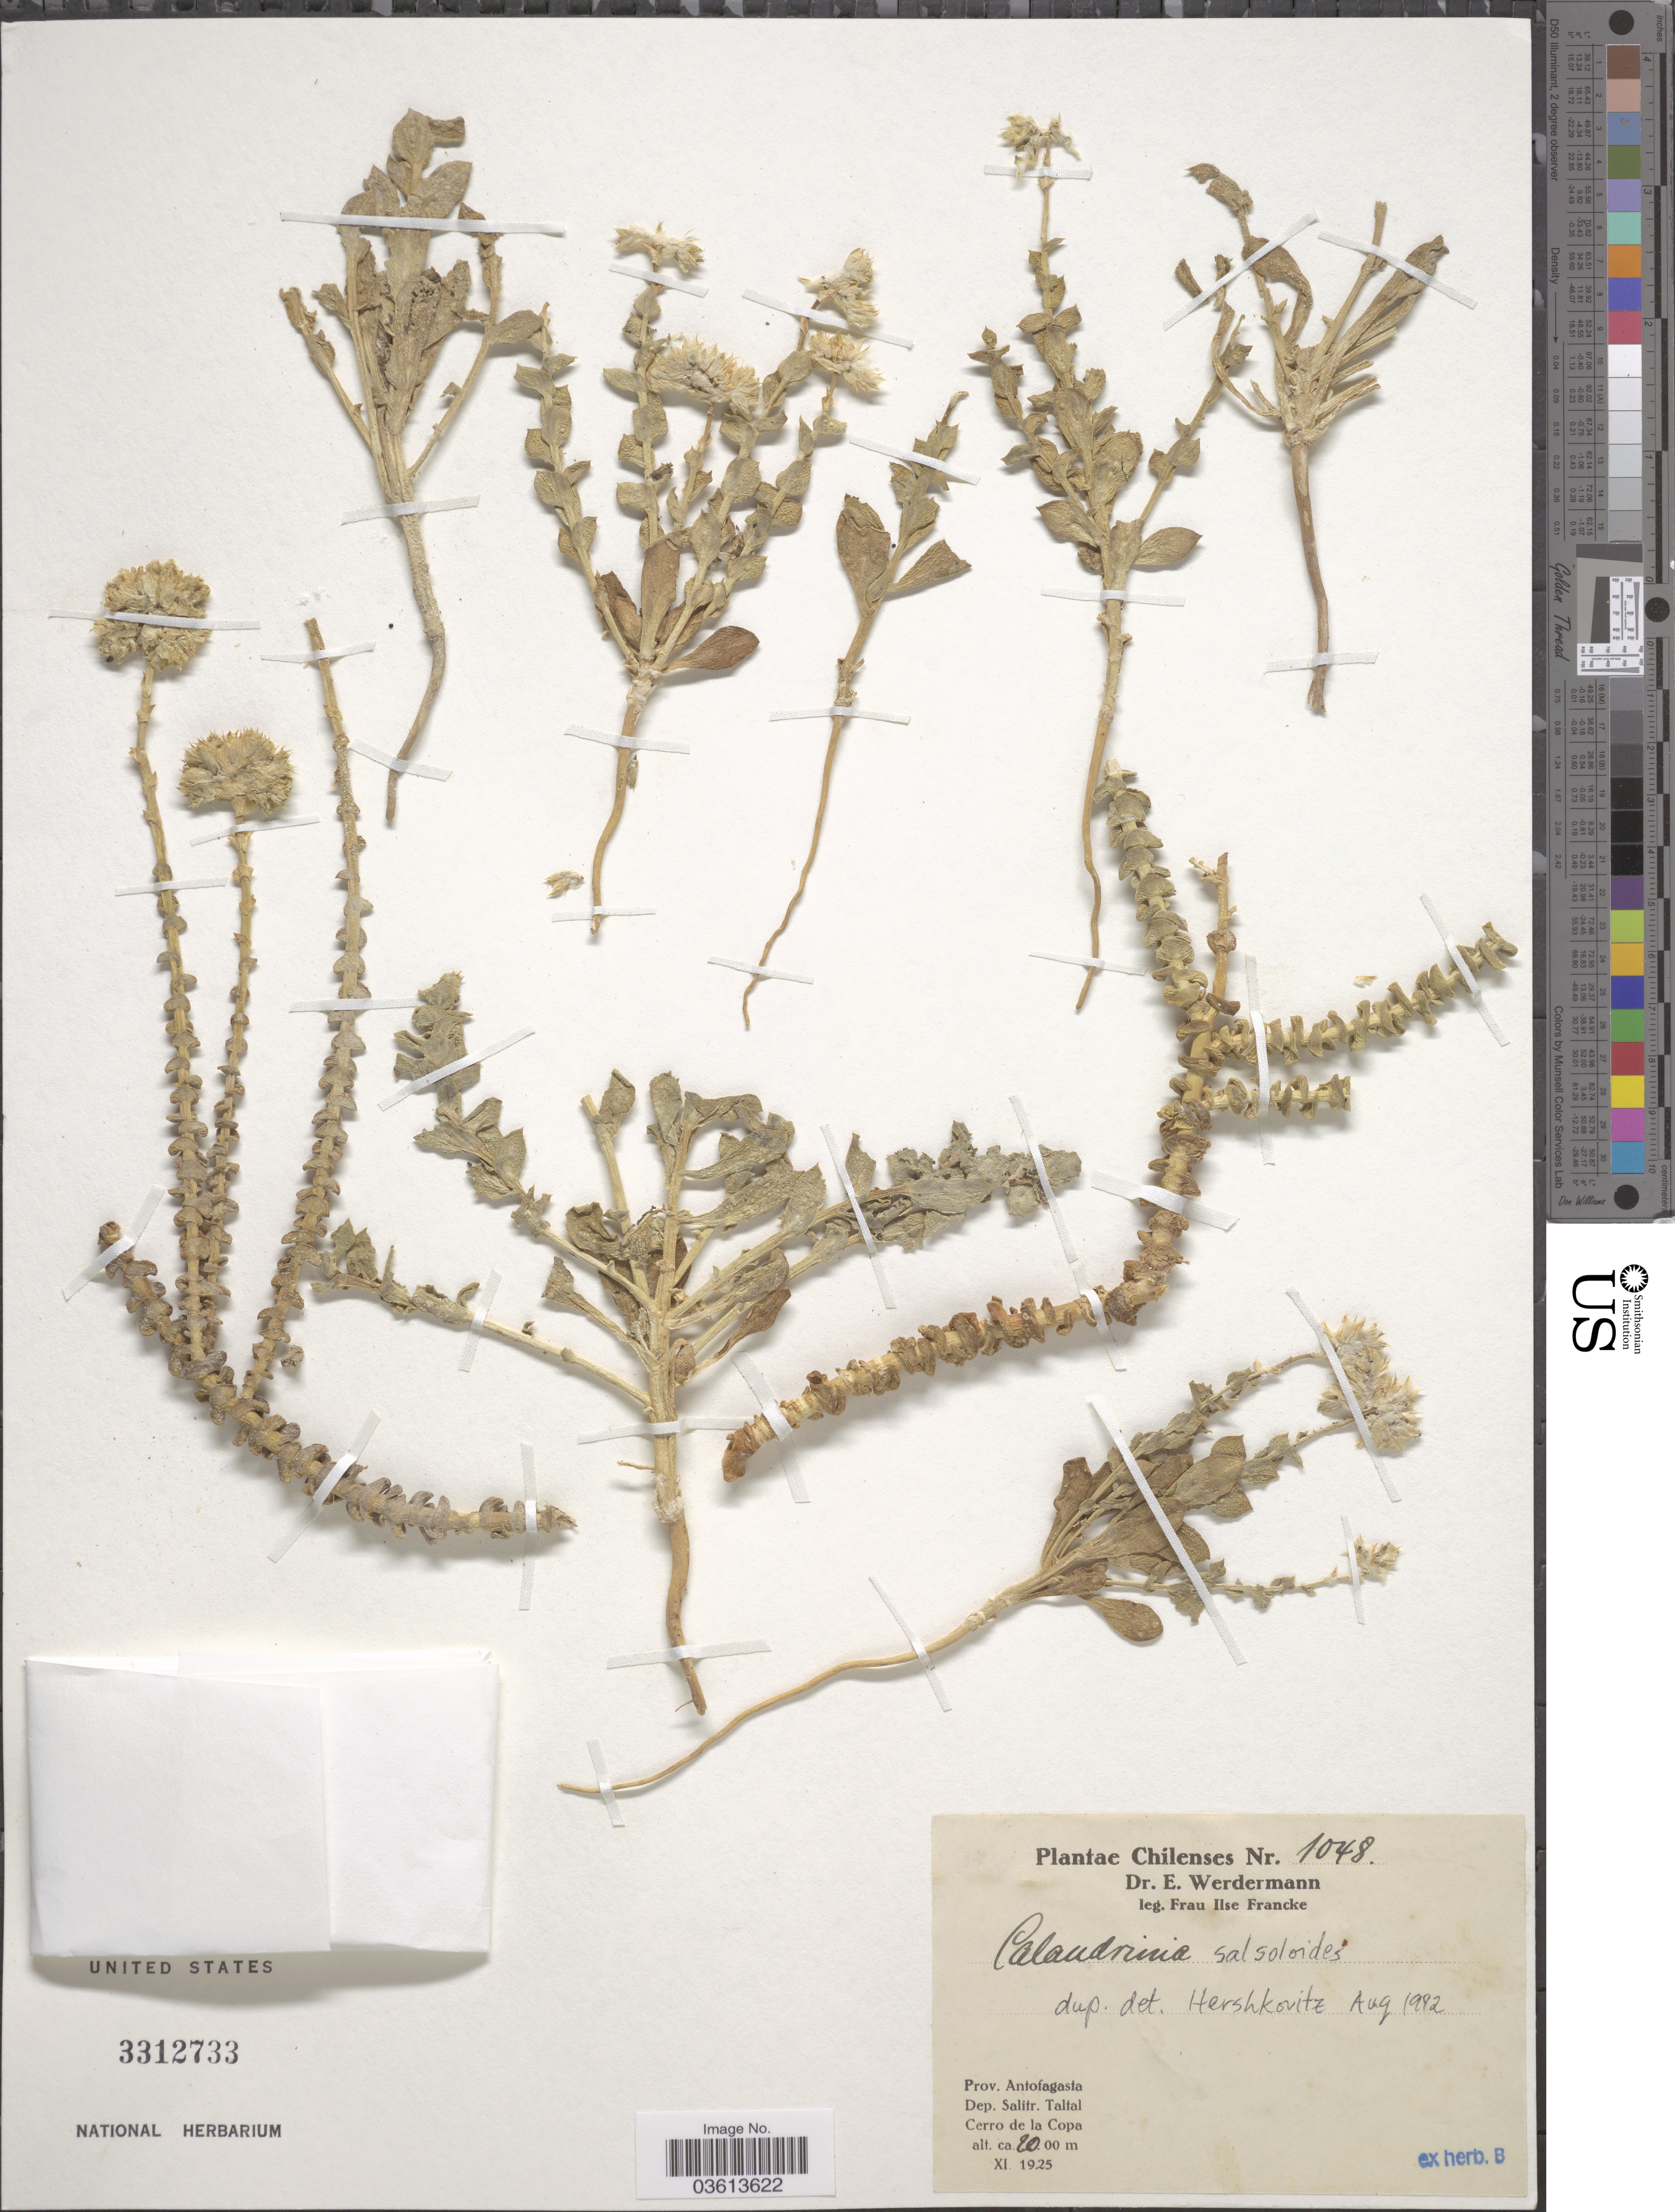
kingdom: Plantae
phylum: Tracheophyta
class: Magnoliopsida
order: Caryophyllales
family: Montiaceae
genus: Philippiamra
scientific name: Philippiamra salsoloides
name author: (Barnéoud) Hershk.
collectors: F. Francke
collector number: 1048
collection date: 1925-11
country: Chile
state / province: Antofagasta (II)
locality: Prov. Antofagasta. Dep. Salitr. Taltal. Cerro de la Copa.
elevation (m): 2000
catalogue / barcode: US 3312733